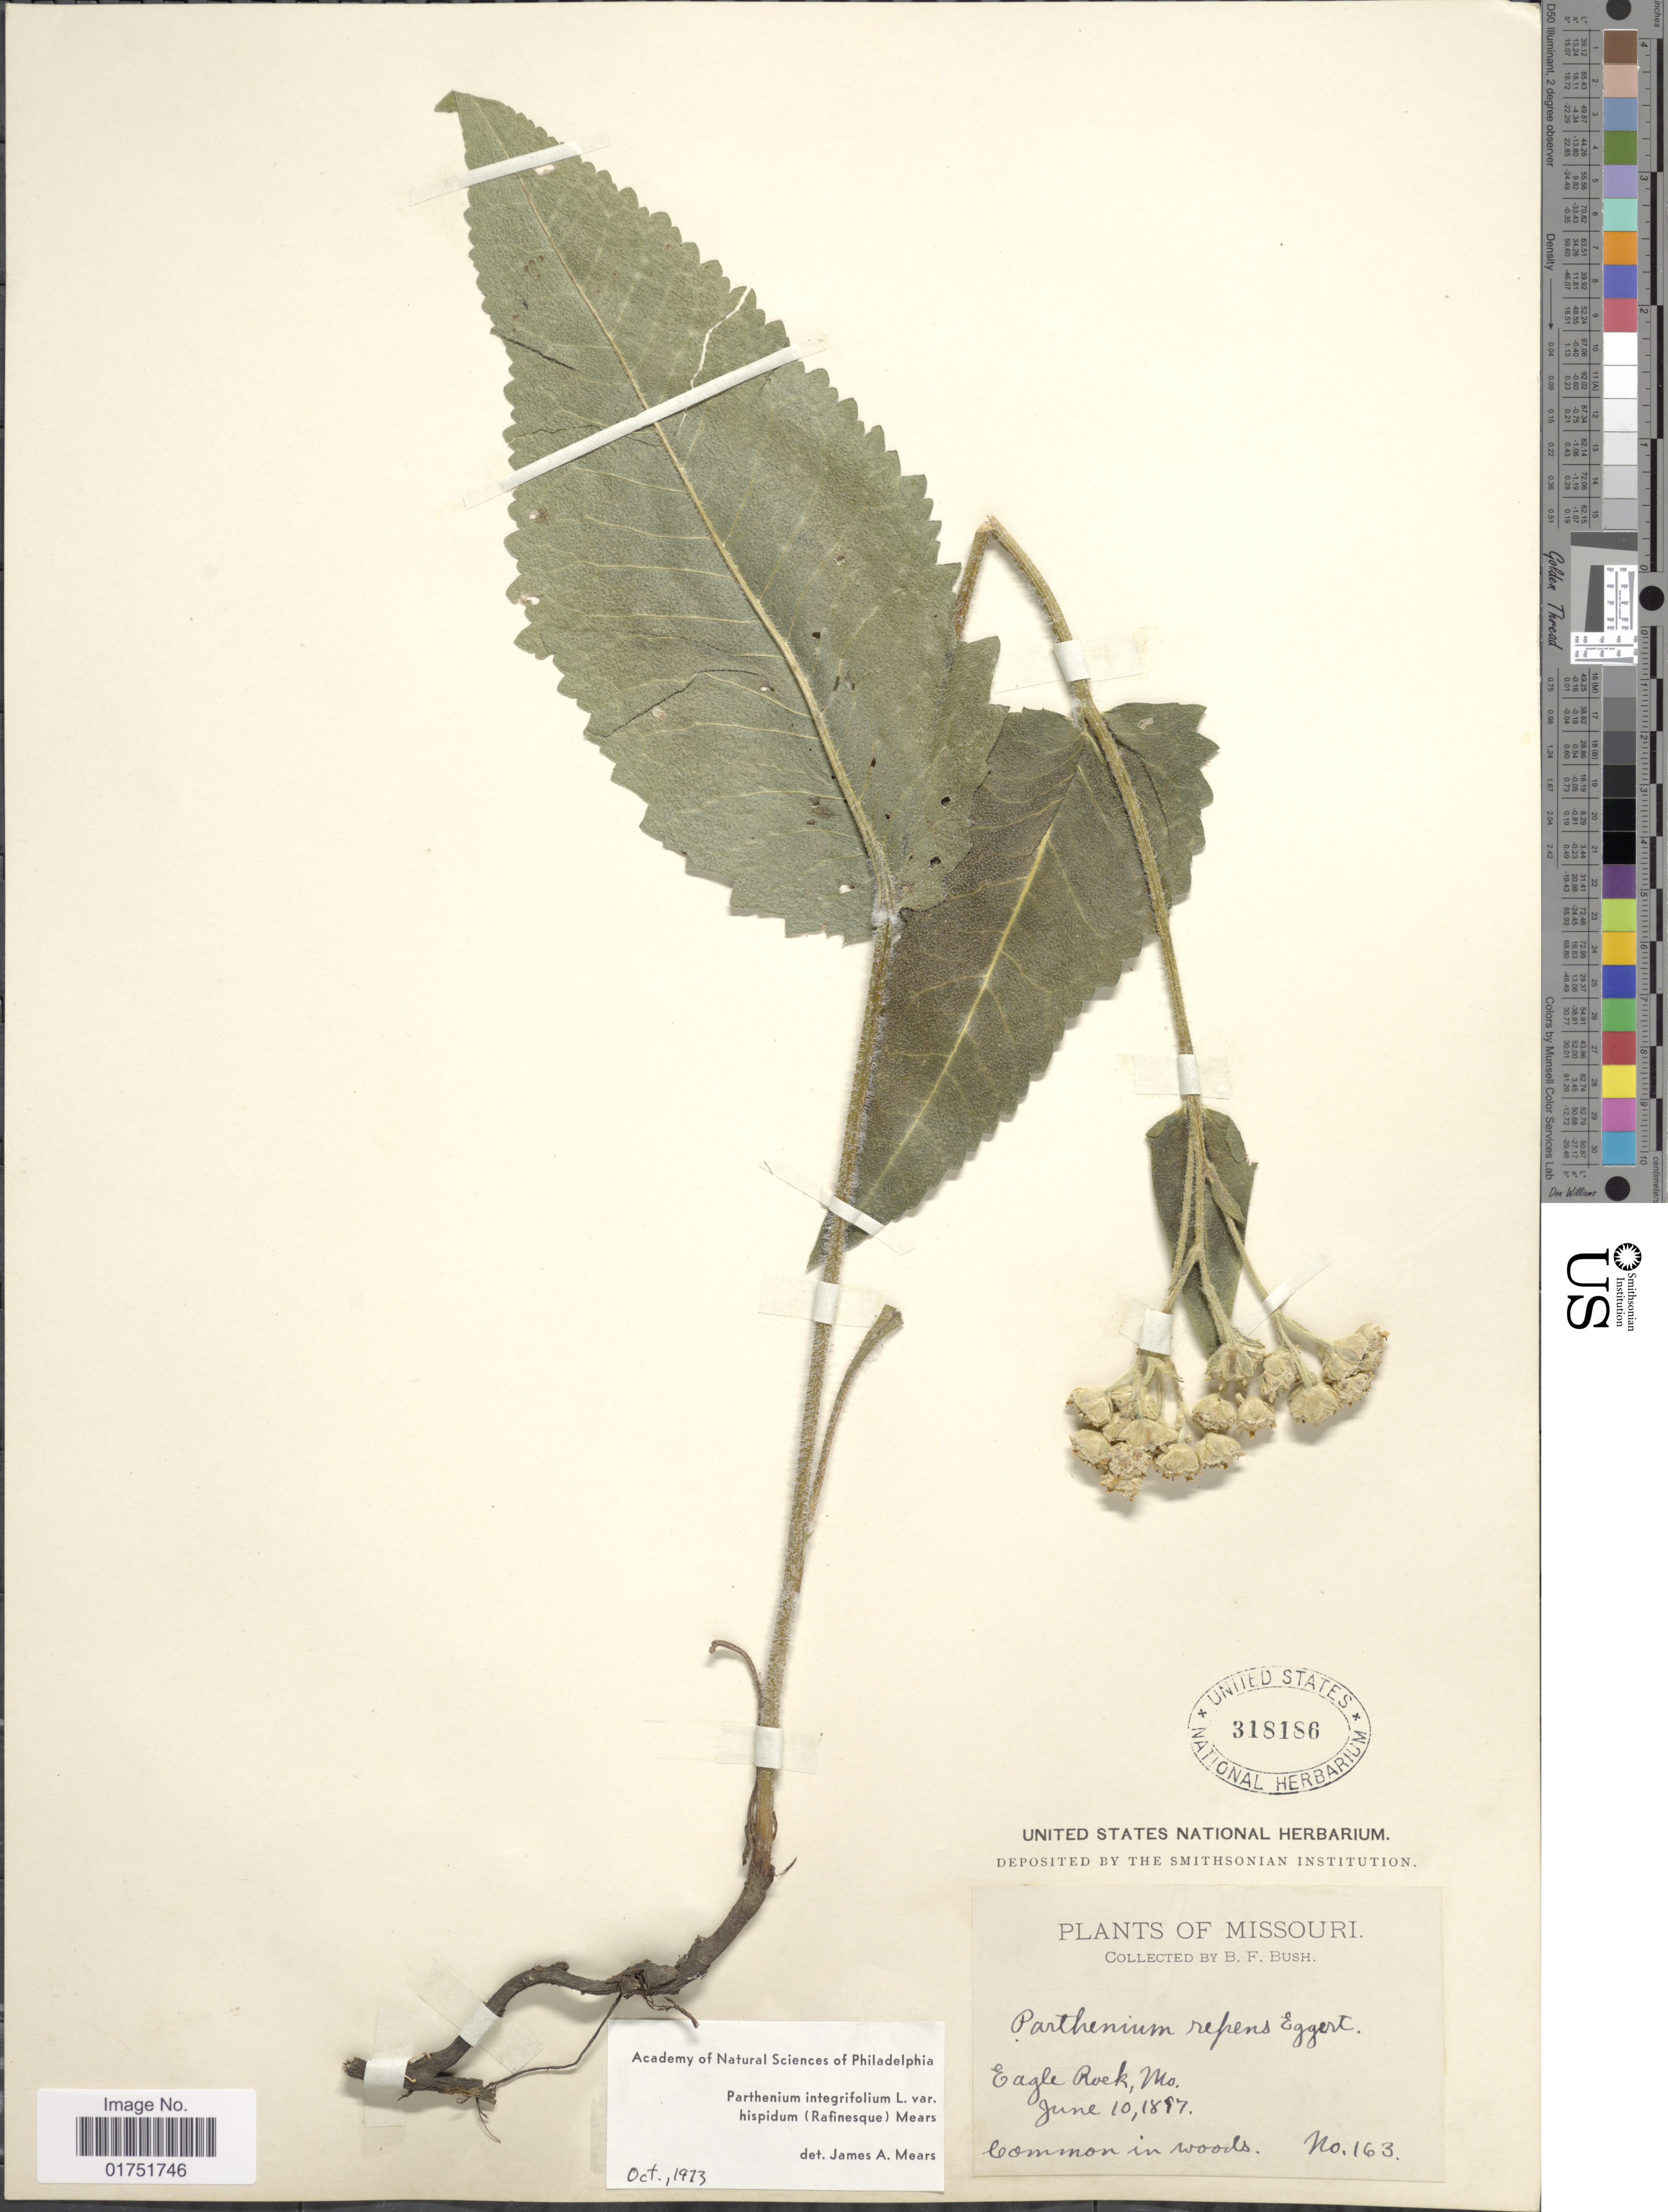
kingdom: Plantae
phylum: Tracheophyta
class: Magnoliopsida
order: Asterales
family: Asteraceae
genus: Parthenium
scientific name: Parthenium hispidum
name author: Raf.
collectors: B. F. Bush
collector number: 163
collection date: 1897-06-10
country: United States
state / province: Missouri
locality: Eagle Rock, Mo.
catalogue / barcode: US 318186